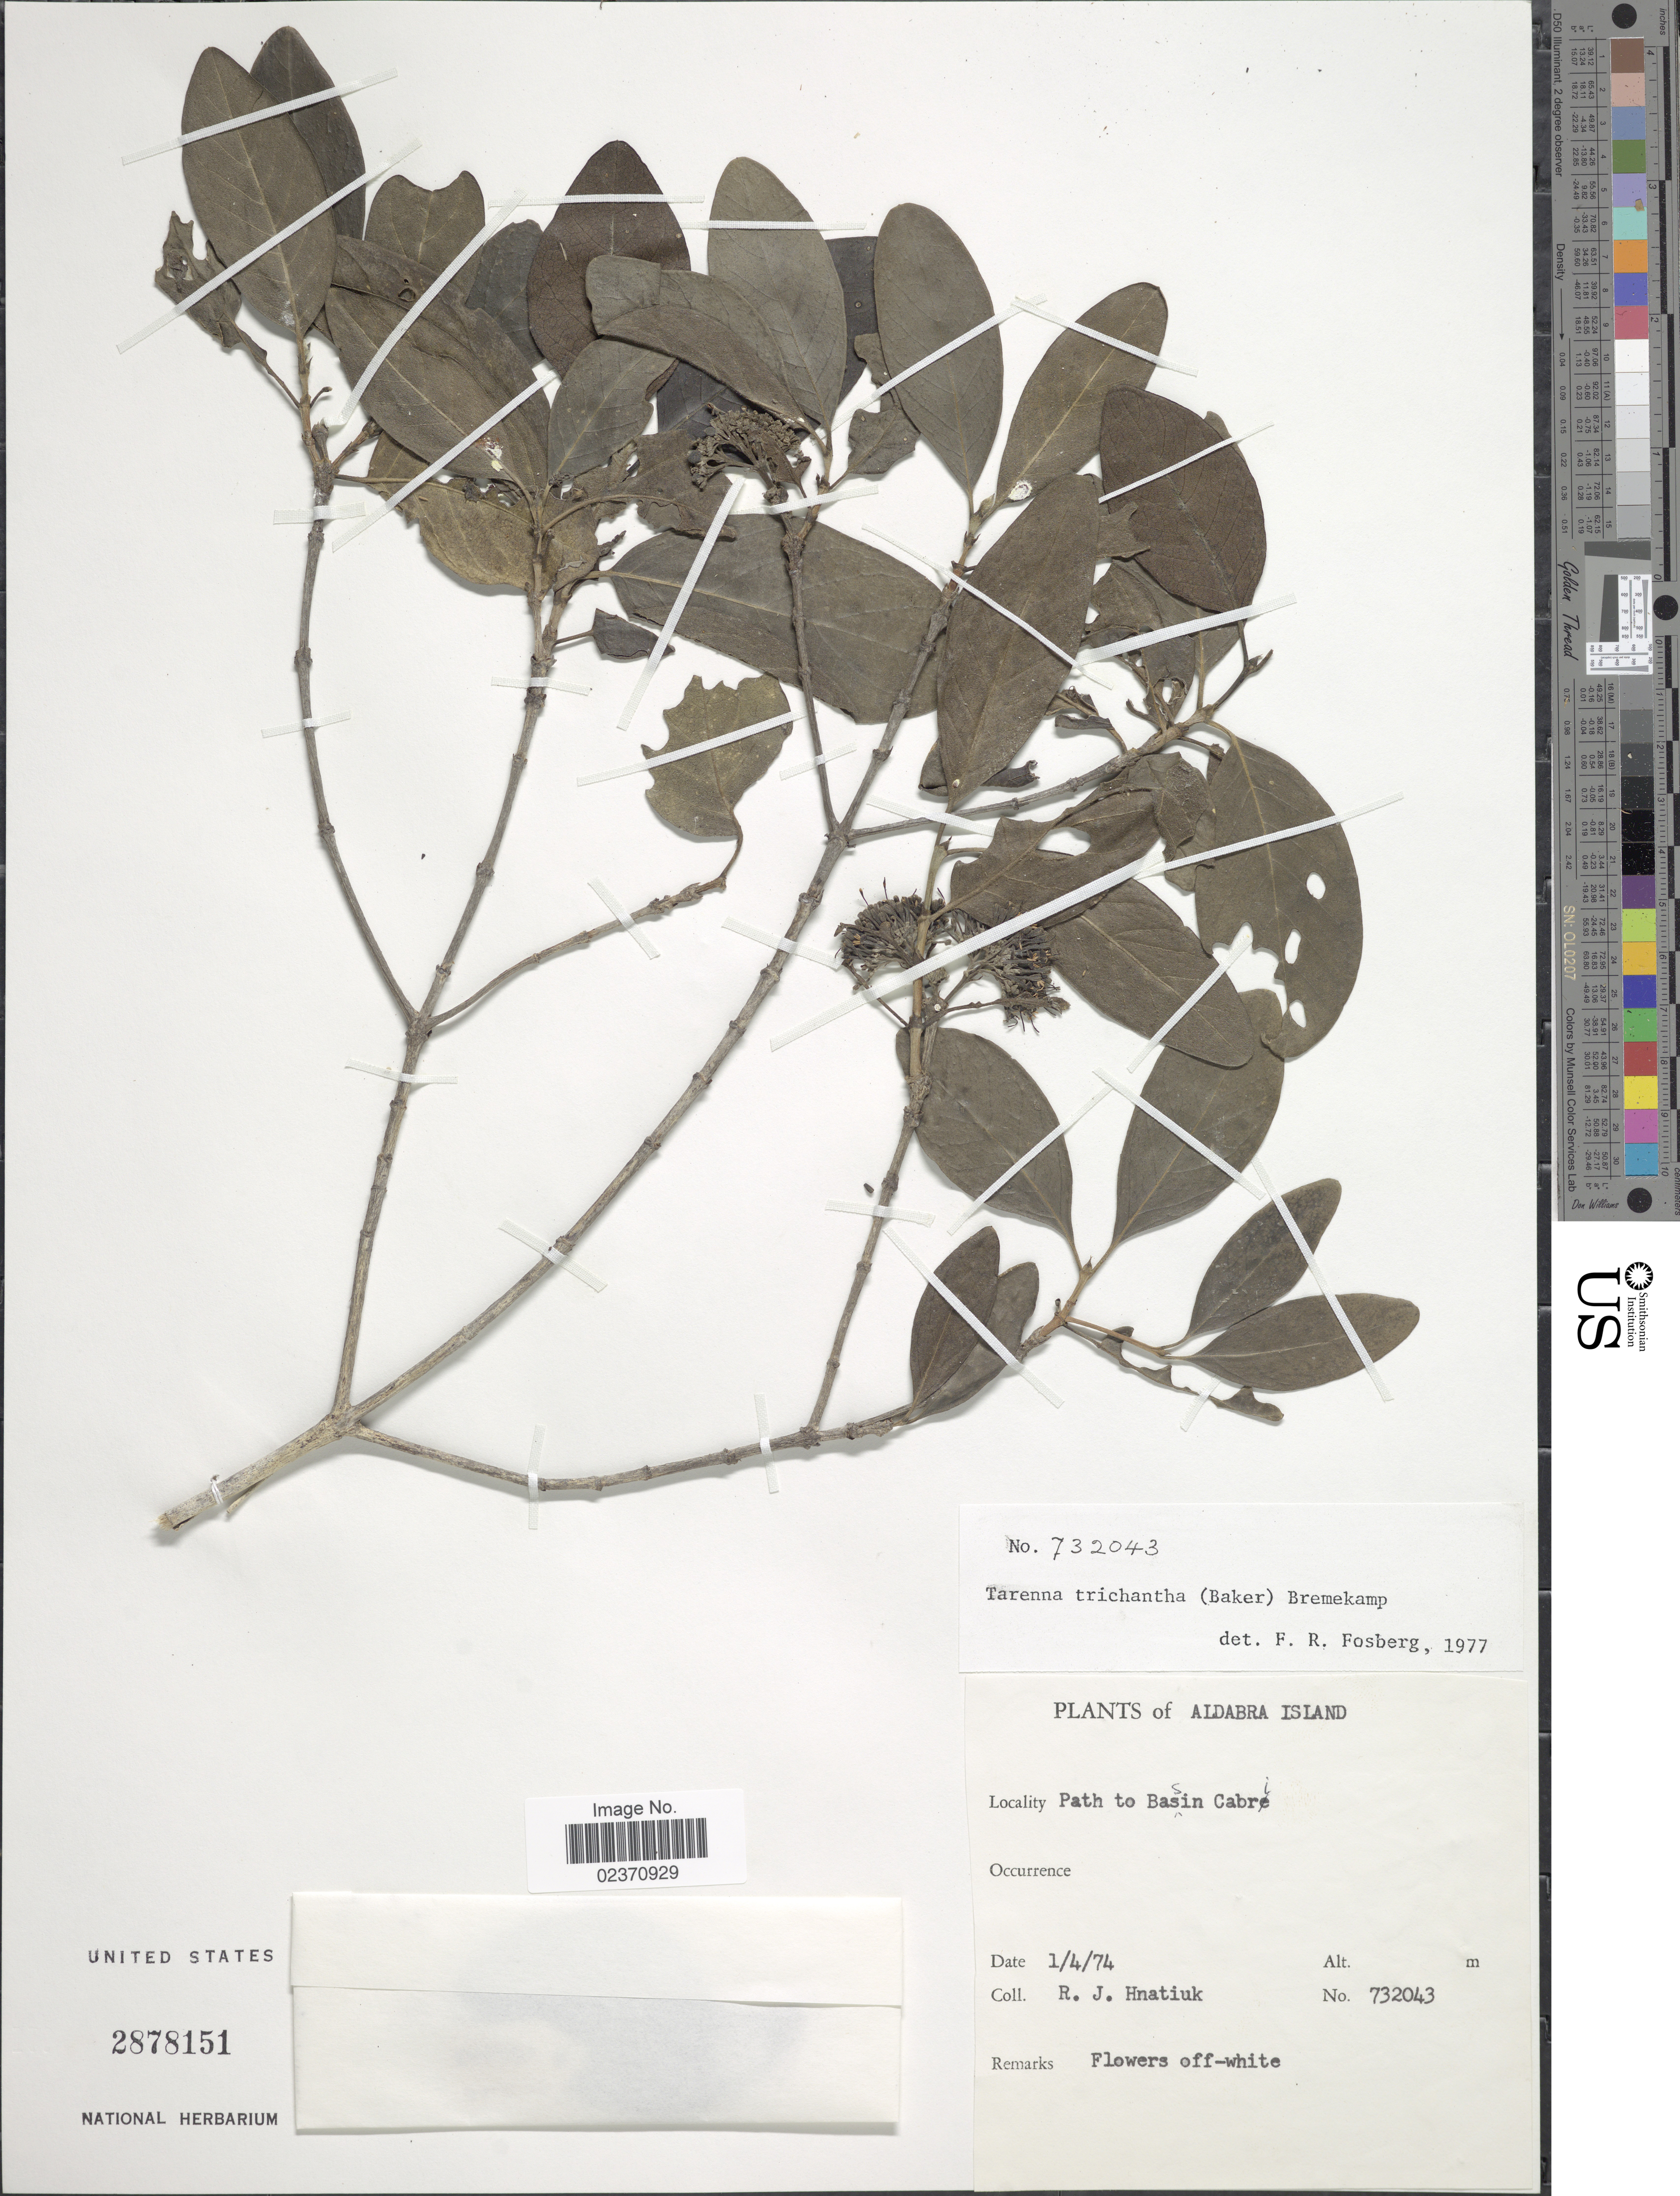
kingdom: Plantae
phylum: Tracheophyta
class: Magnoliopsida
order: Gentianales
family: Rubiaceae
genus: Paracephaelis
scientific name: Paracephaelis trichantha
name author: (Baker) De Block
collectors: R. Hnatiuk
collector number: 732043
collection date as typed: Transcribed d/m/y: 1/4/74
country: Seychelles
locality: Aldabra Island, Path to Bassin Cabri.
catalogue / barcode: US 2878151